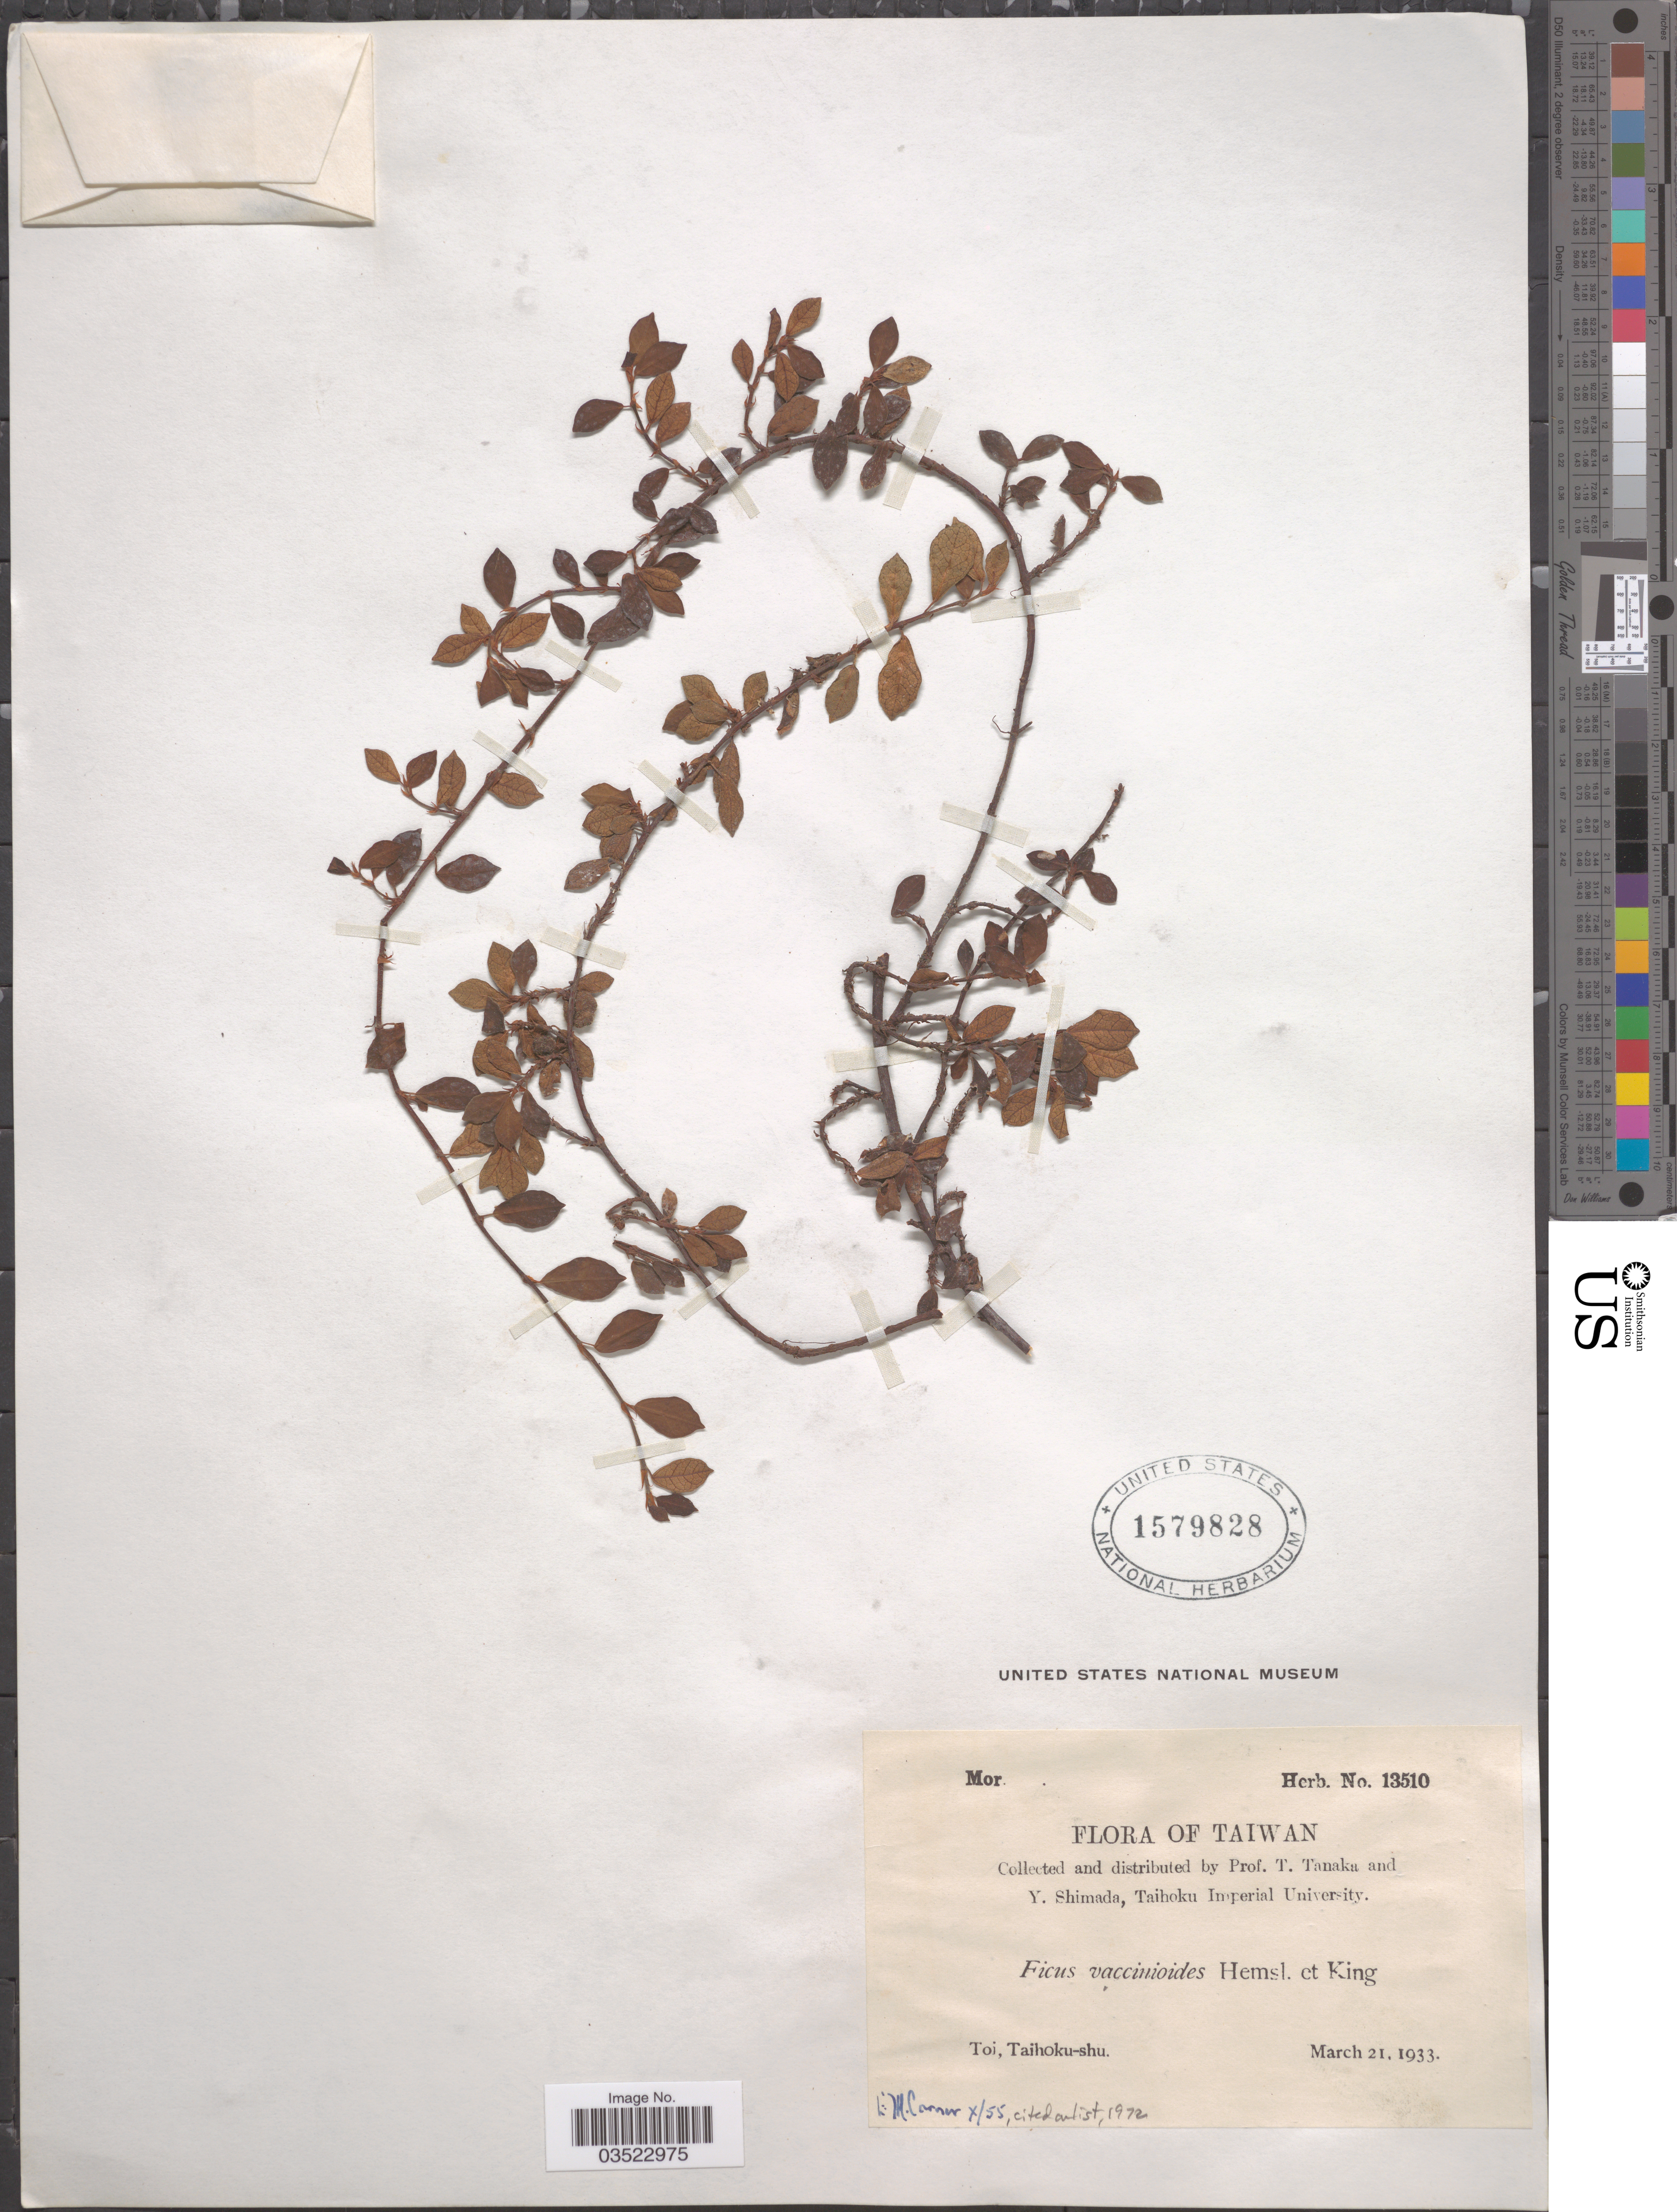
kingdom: Plantae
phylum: Tracheophyta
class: Magnoliopsida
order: Rosales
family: Moraceae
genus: Ficus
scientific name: Ficus vaccinioides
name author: Hemsl. & King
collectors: T. Tanaka & Y. Shimada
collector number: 13510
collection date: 1933-03-21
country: Taiwan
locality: Toi, Taihoku-shu.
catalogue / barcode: US 1579828